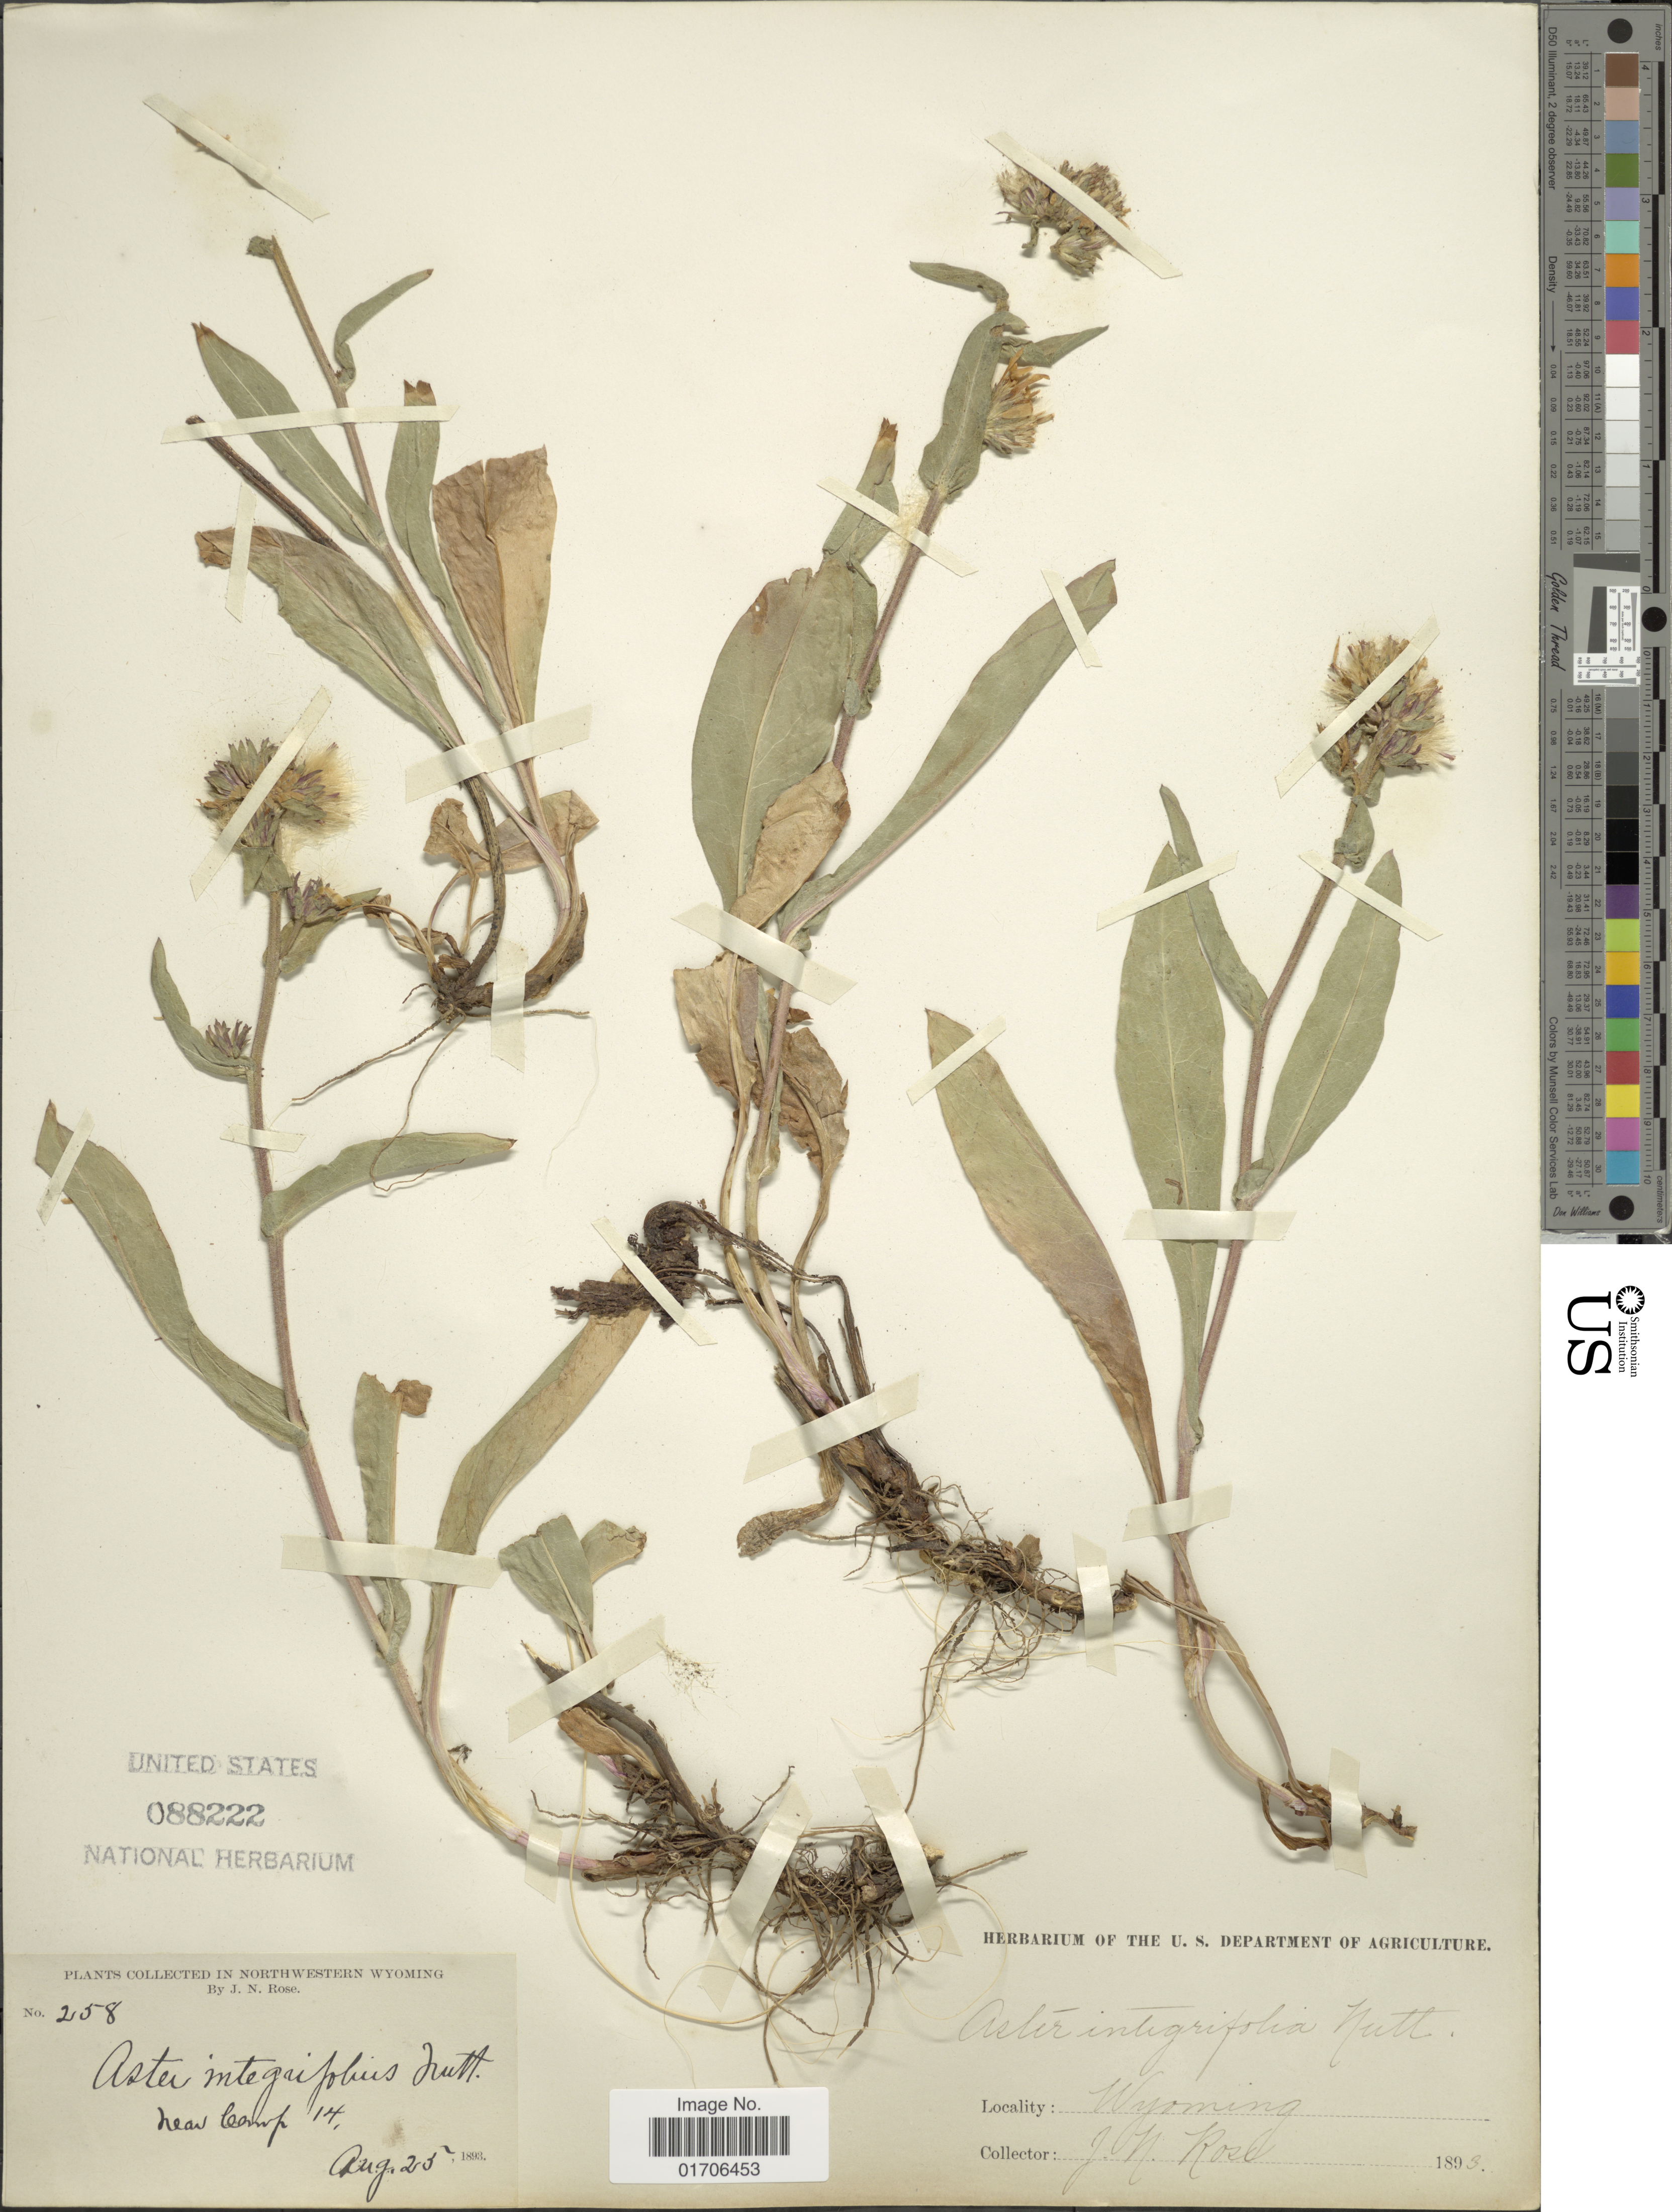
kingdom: Plantae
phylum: Tracheophyta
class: Magnoliopsida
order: Asterales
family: Asteraceae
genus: Eurybia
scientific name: Eurybia integrifolia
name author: (Nutt.) G.L. Nesom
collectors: J. N. Rose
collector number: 258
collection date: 1893-08-25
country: United States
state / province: Wyoming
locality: Northwestern Wyoming. Near Camp 14.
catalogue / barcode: US 88222